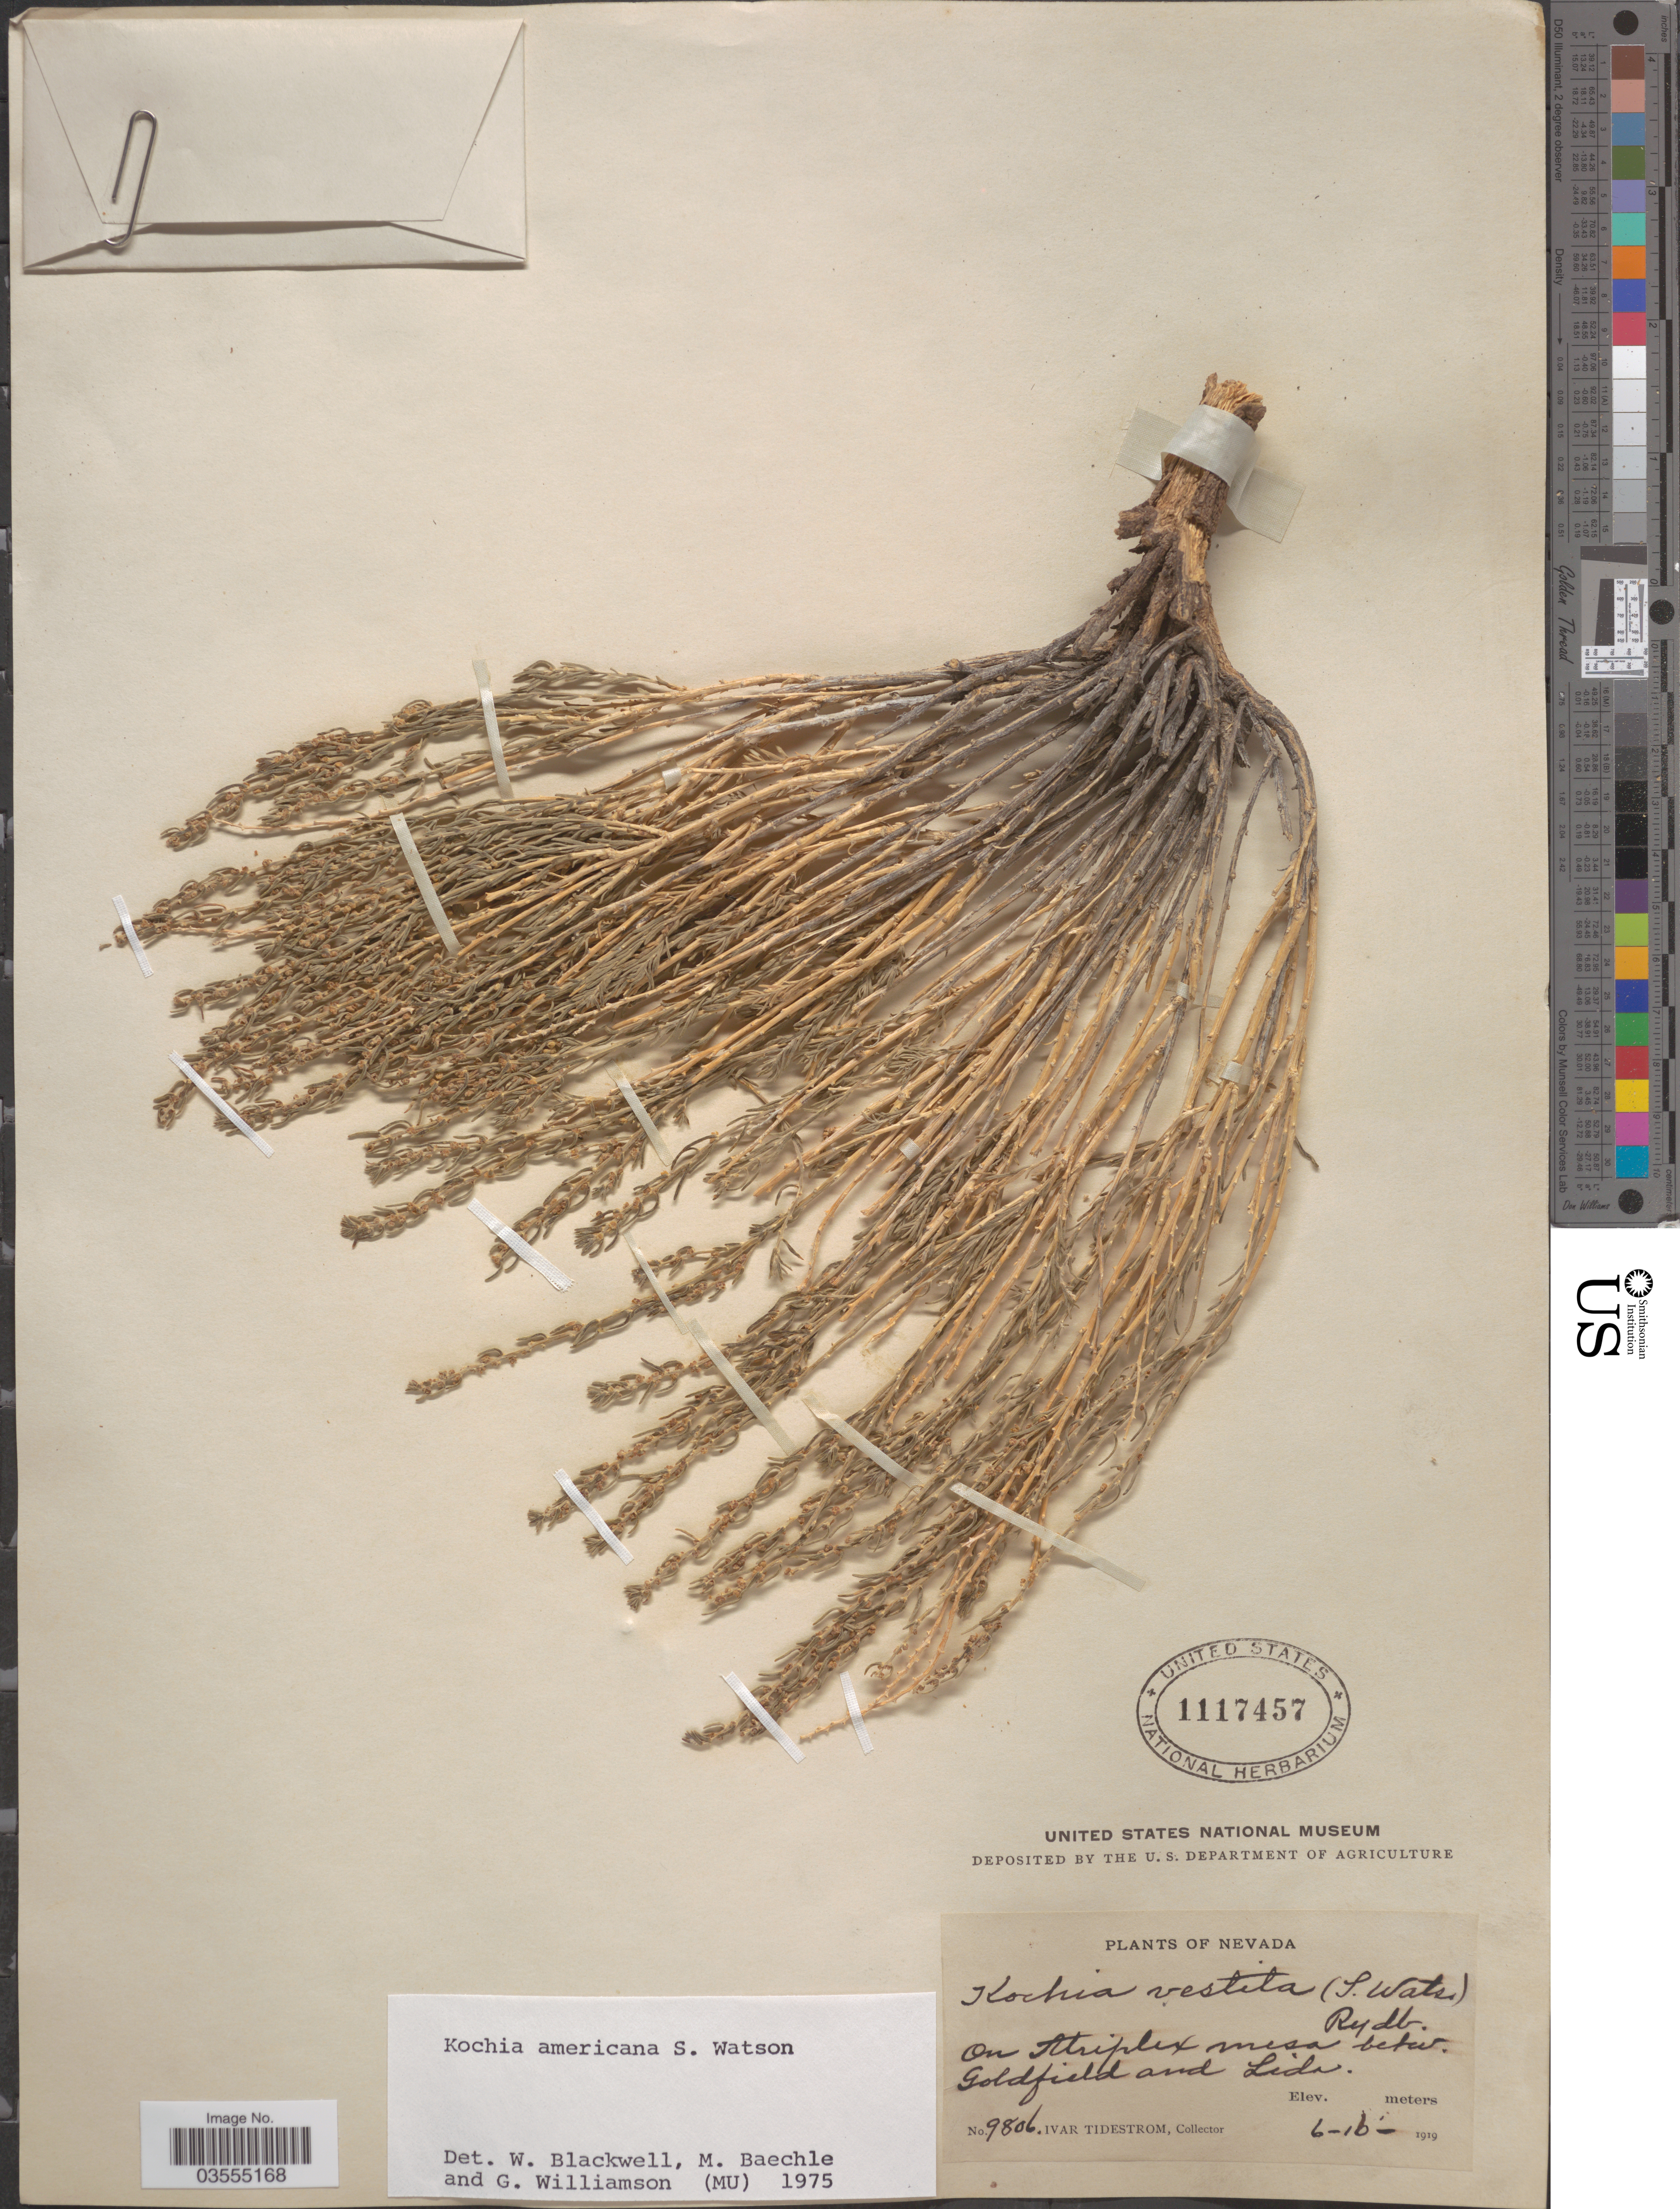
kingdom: Plantae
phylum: Tracheophyta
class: Magnoliopsida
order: Caryophyllales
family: Amaranthaceae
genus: Neokochia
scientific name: Neokochia americana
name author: (S. Watson) G.L. Chu & S.C. Sand.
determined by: U.S. National Herbarium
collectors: I. F. Tidestrom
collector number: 9806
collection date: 1919-10-06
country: United States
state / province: Nevada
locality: On triplex mesa betw. Goldfield and Lida.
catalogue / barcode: US 1117457